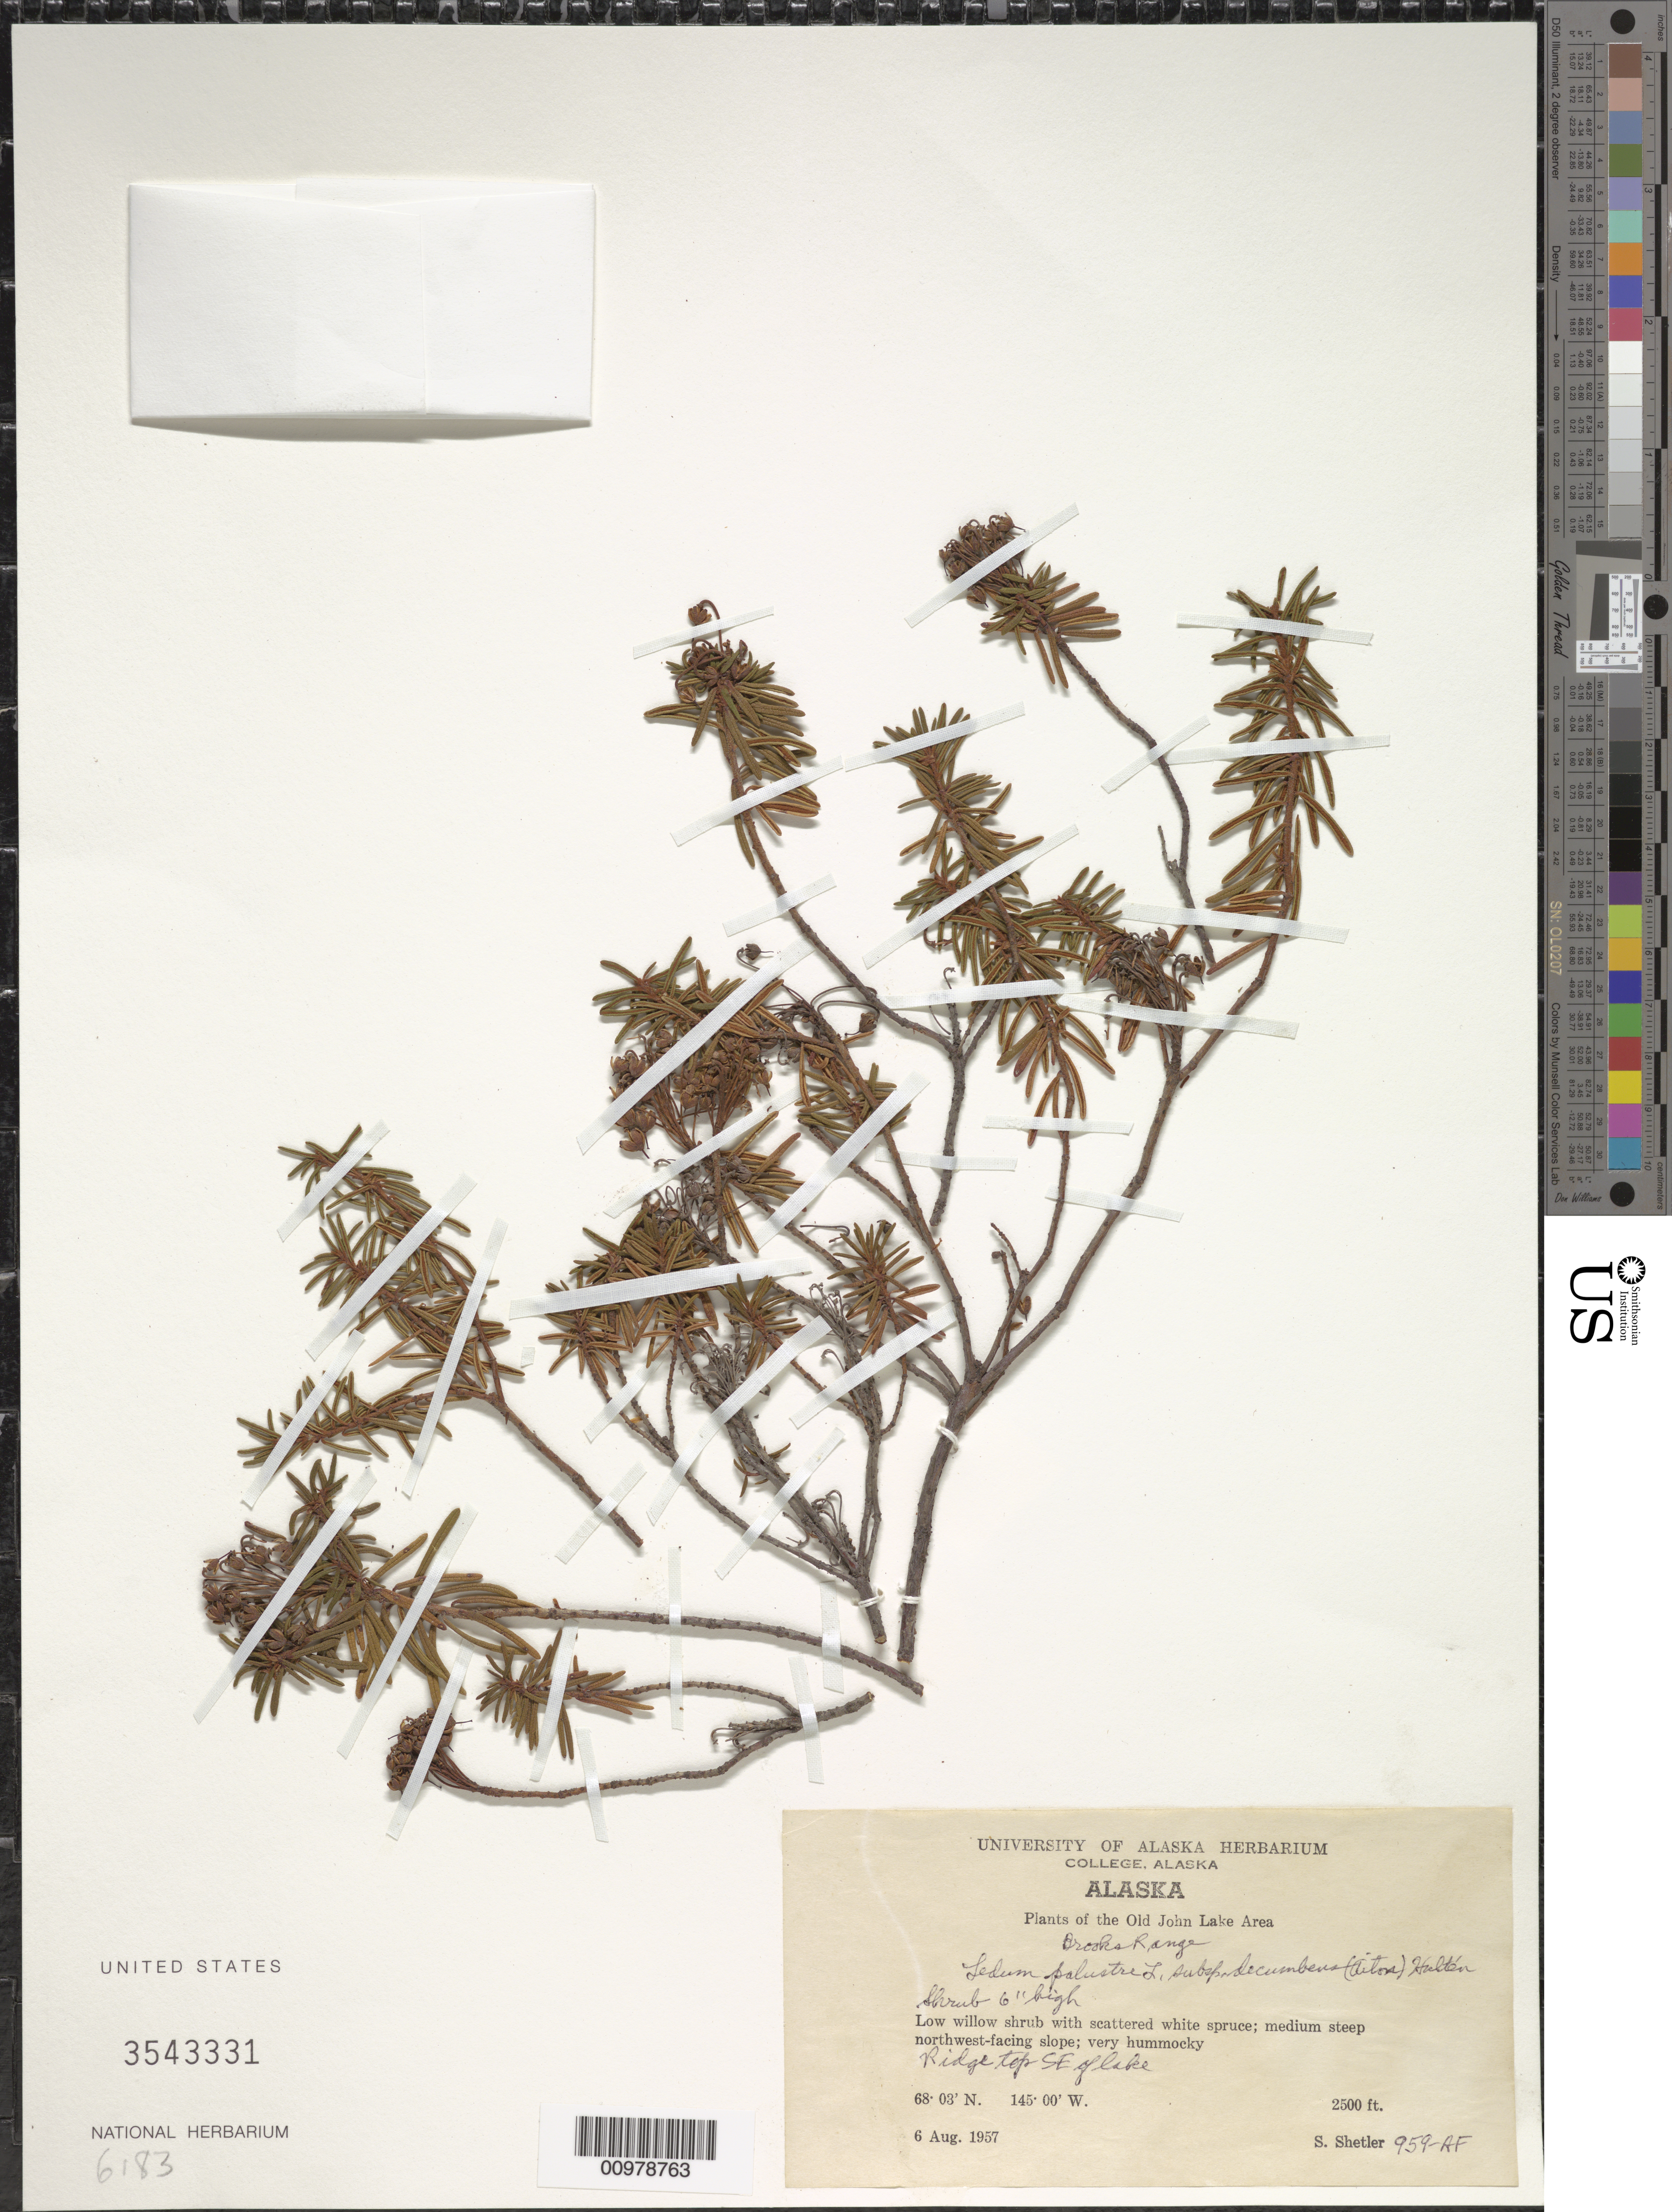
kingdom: Plantae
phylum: Tracheophyta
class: Magnoliopsida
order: Ericales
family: Ericaceae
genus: Ledum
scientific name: Ledum palustre subsp. decumbens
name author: (Aiton) Hultén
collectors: S. Shetler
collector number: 959-AF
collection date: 1957-08-06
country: United States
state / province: Alaska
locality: The Old John Lake Area, Ridge top SE of Lake, medium steep northwest-facing slope, Brooks Range.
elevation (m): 762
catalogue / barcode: US 3543331